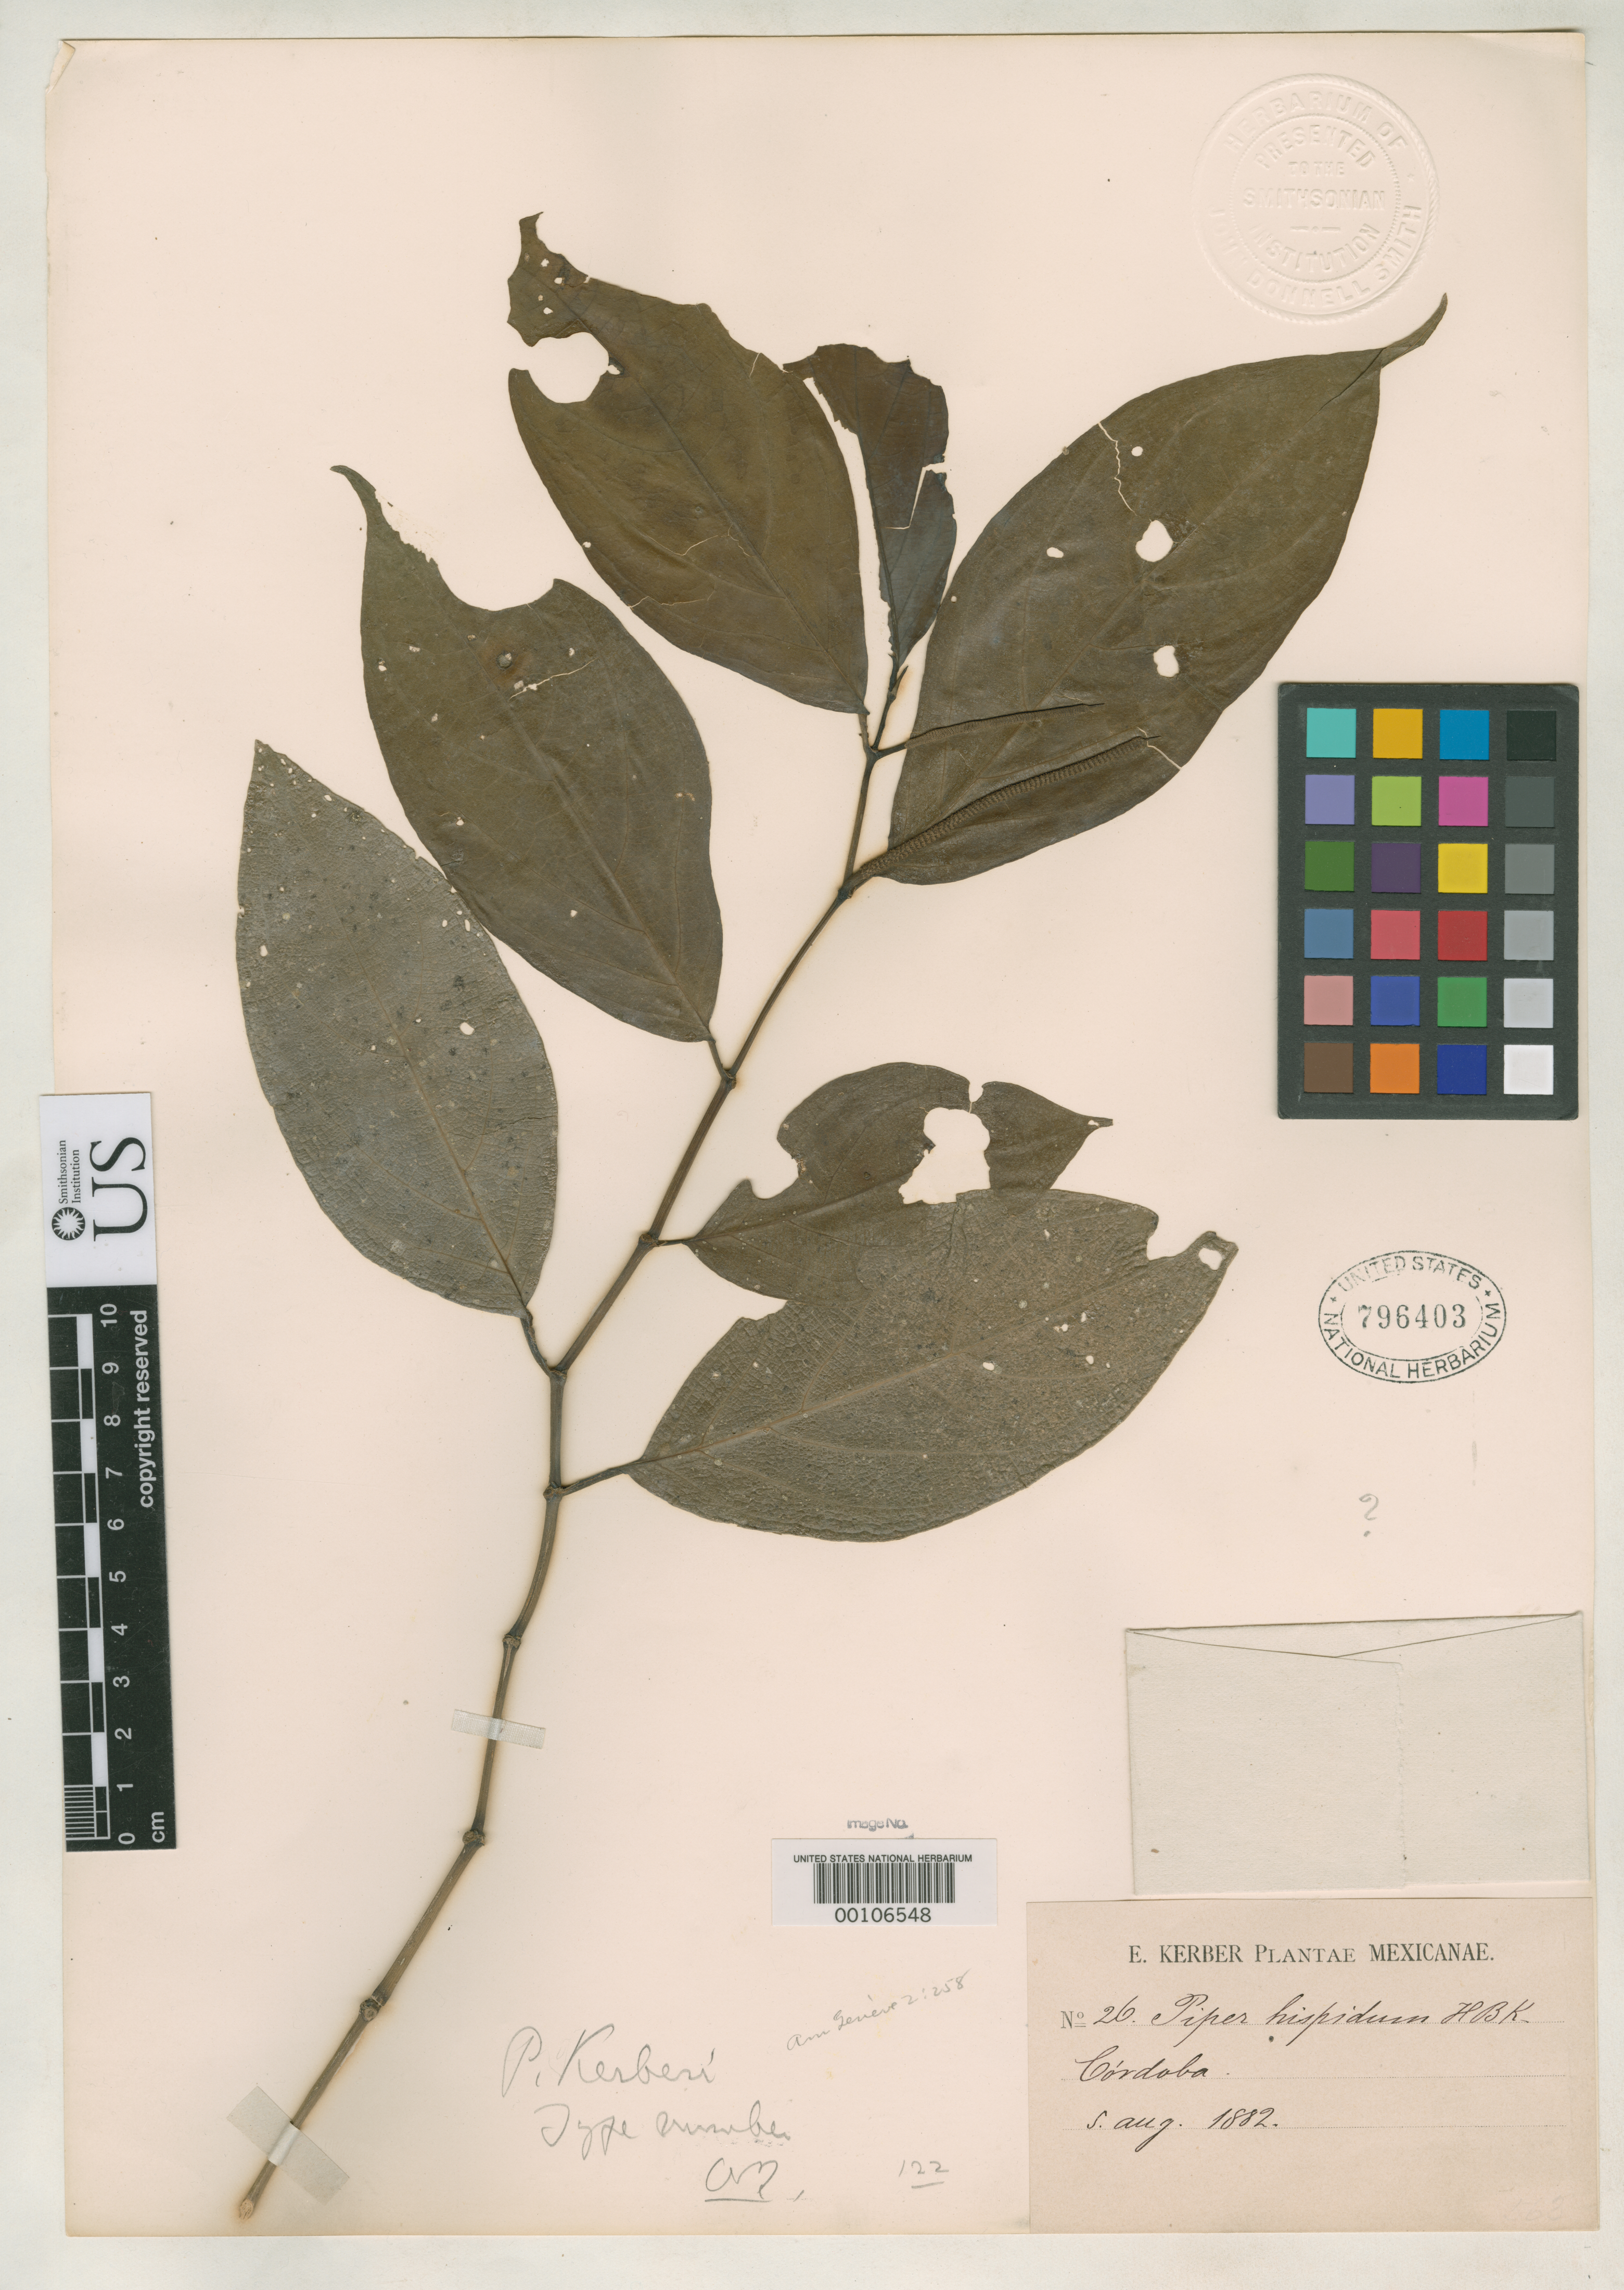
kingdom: Plantae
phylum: Tracheophyta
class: Magnoliopsida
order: Piperales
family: Piperaceae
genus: Piper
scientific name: Piper kerberi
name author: C. DC.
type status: Isotype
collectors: E. Kerber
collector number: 26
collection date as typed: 05 Aug 1882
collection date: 1882-08-05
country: Mexico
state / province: Veracruz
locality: Córdoba.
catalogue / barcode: US 796403